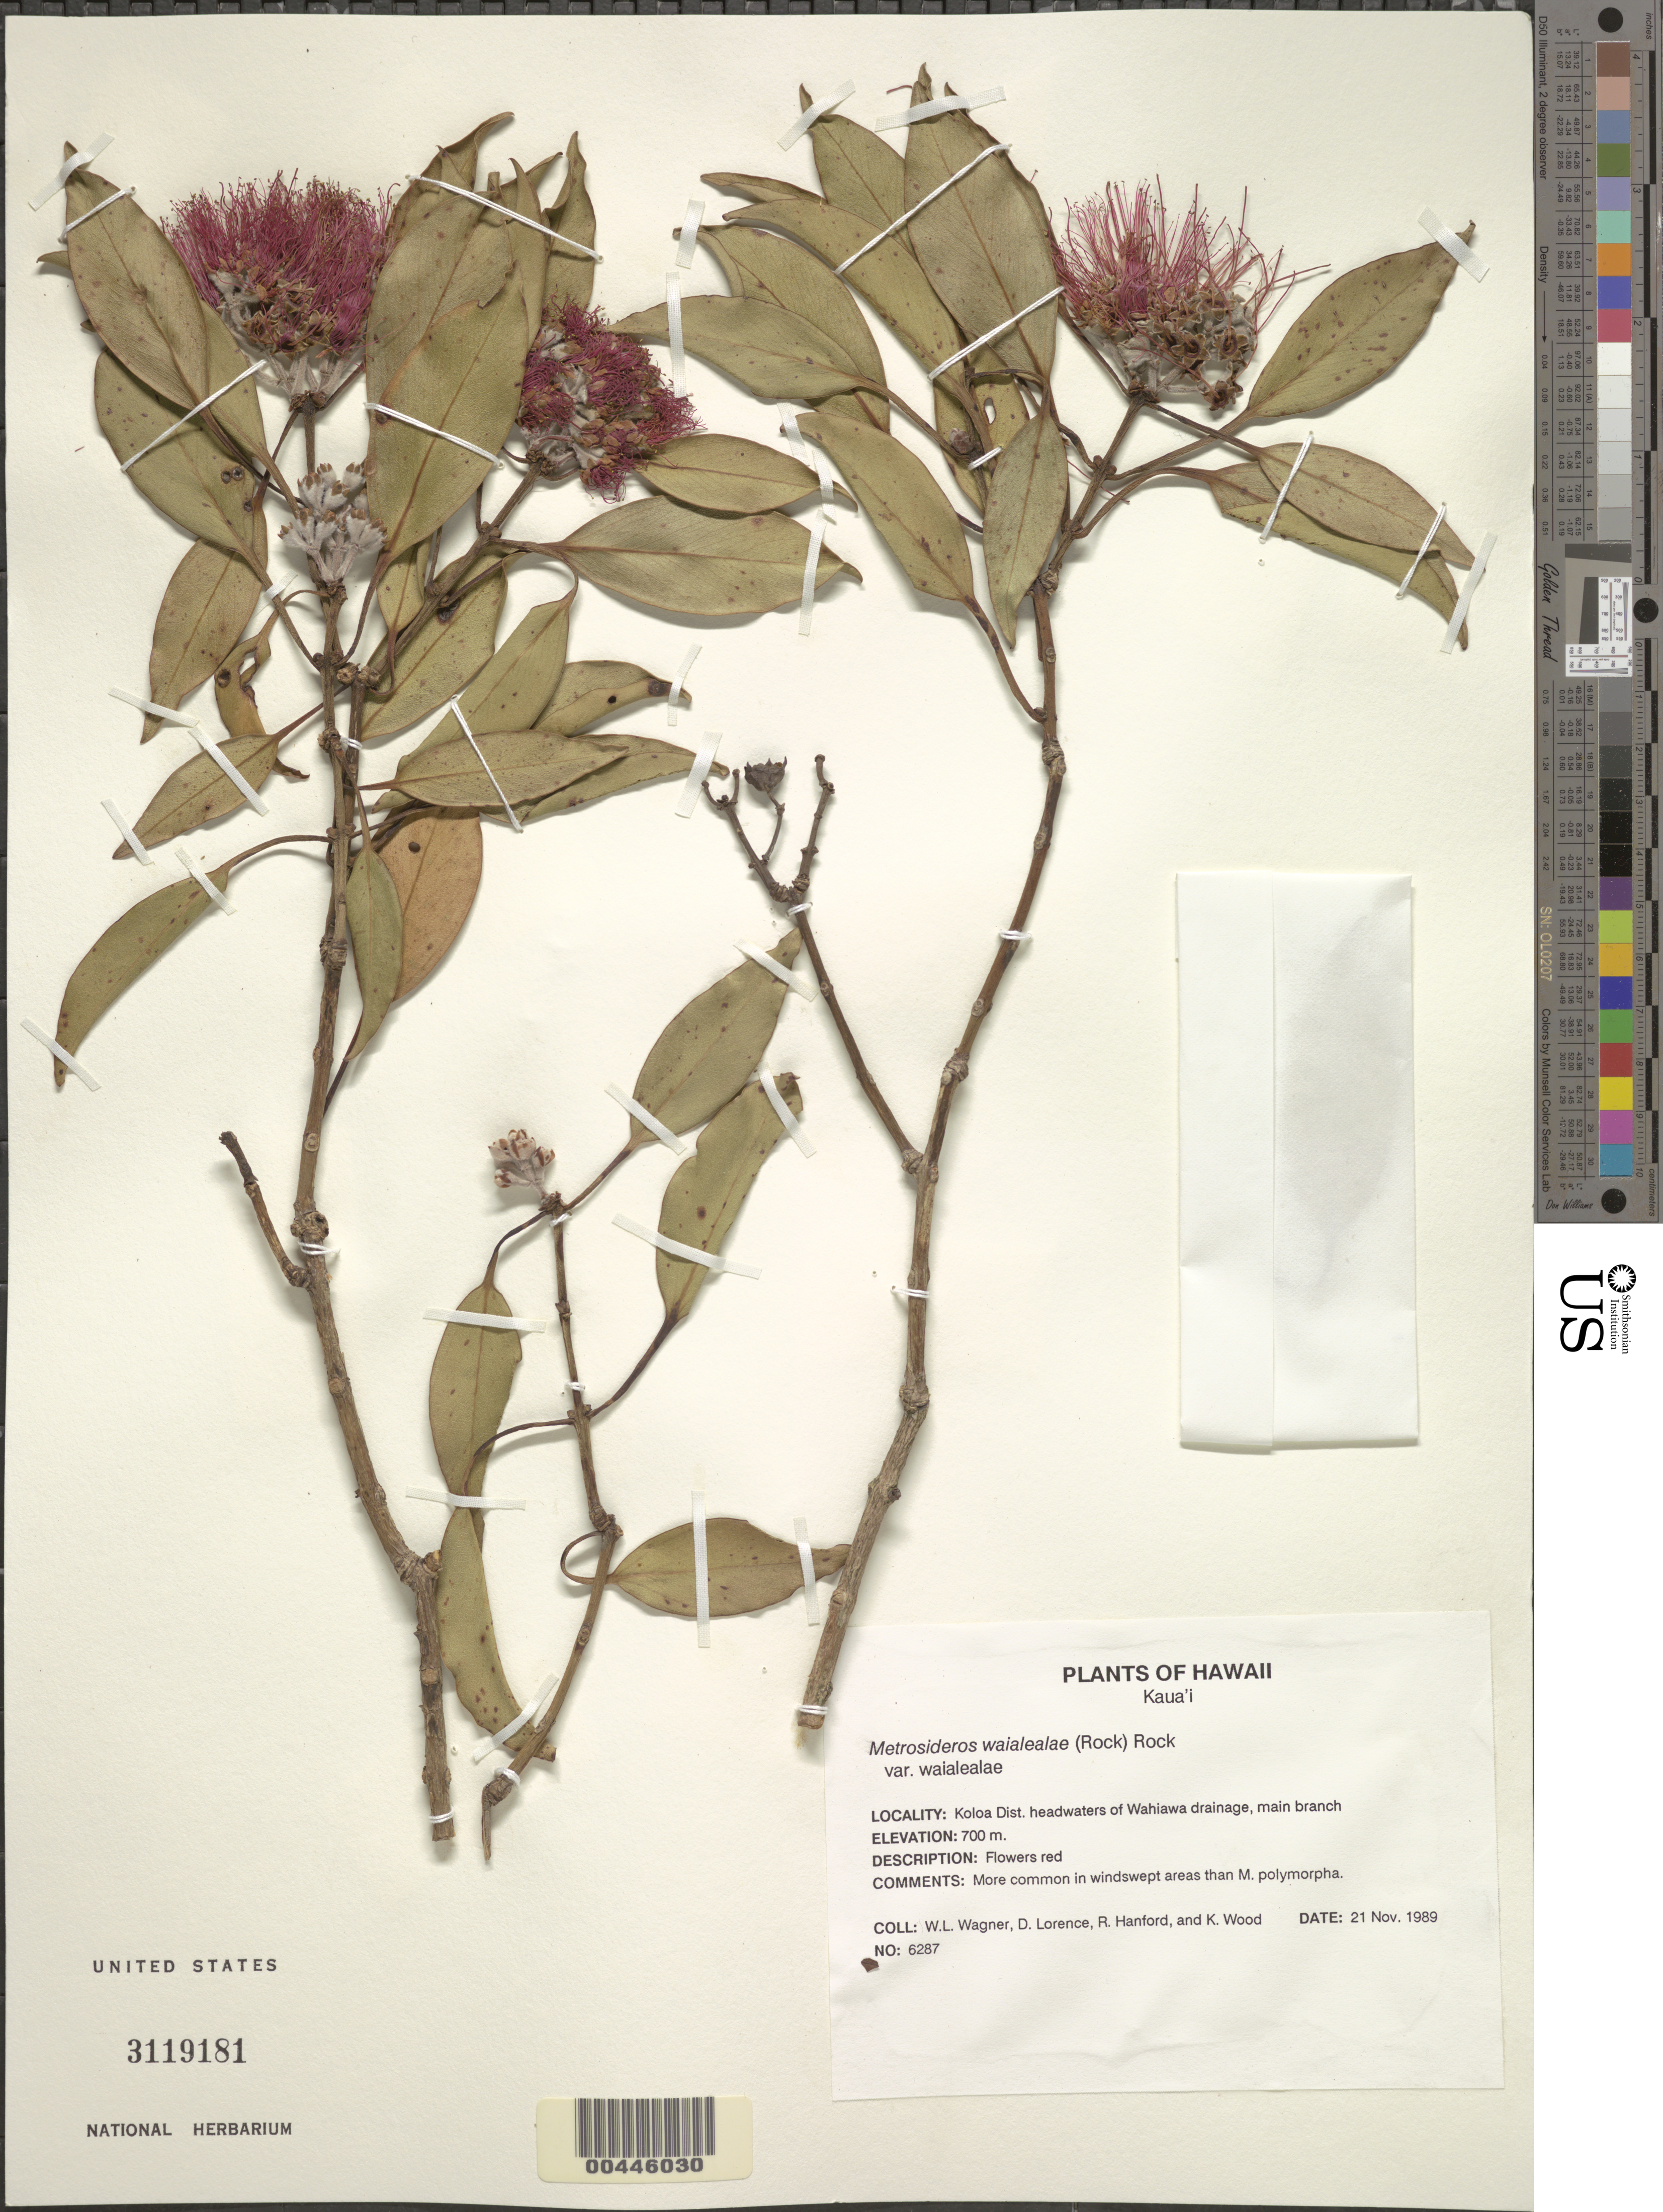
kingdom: Plantae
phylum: Tracheophyta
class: Magnoliopsida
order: Myrtales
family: Myrtaceae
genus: Metrosideros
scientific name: Metrosideros waialealae var. waialealae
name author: (Rock) Rock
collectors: W. L. Wagner, D. Lorence, R. Hanford & K. Wood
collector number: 6287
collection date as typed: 21 Nov 1989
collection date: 1989-11-21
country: United States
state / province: Hawaii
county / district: Kauai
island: Kaua'i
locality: Koloa Dist., headwaters of Wahiawa drainage, main branch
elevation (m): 700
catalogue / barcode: US 3119181